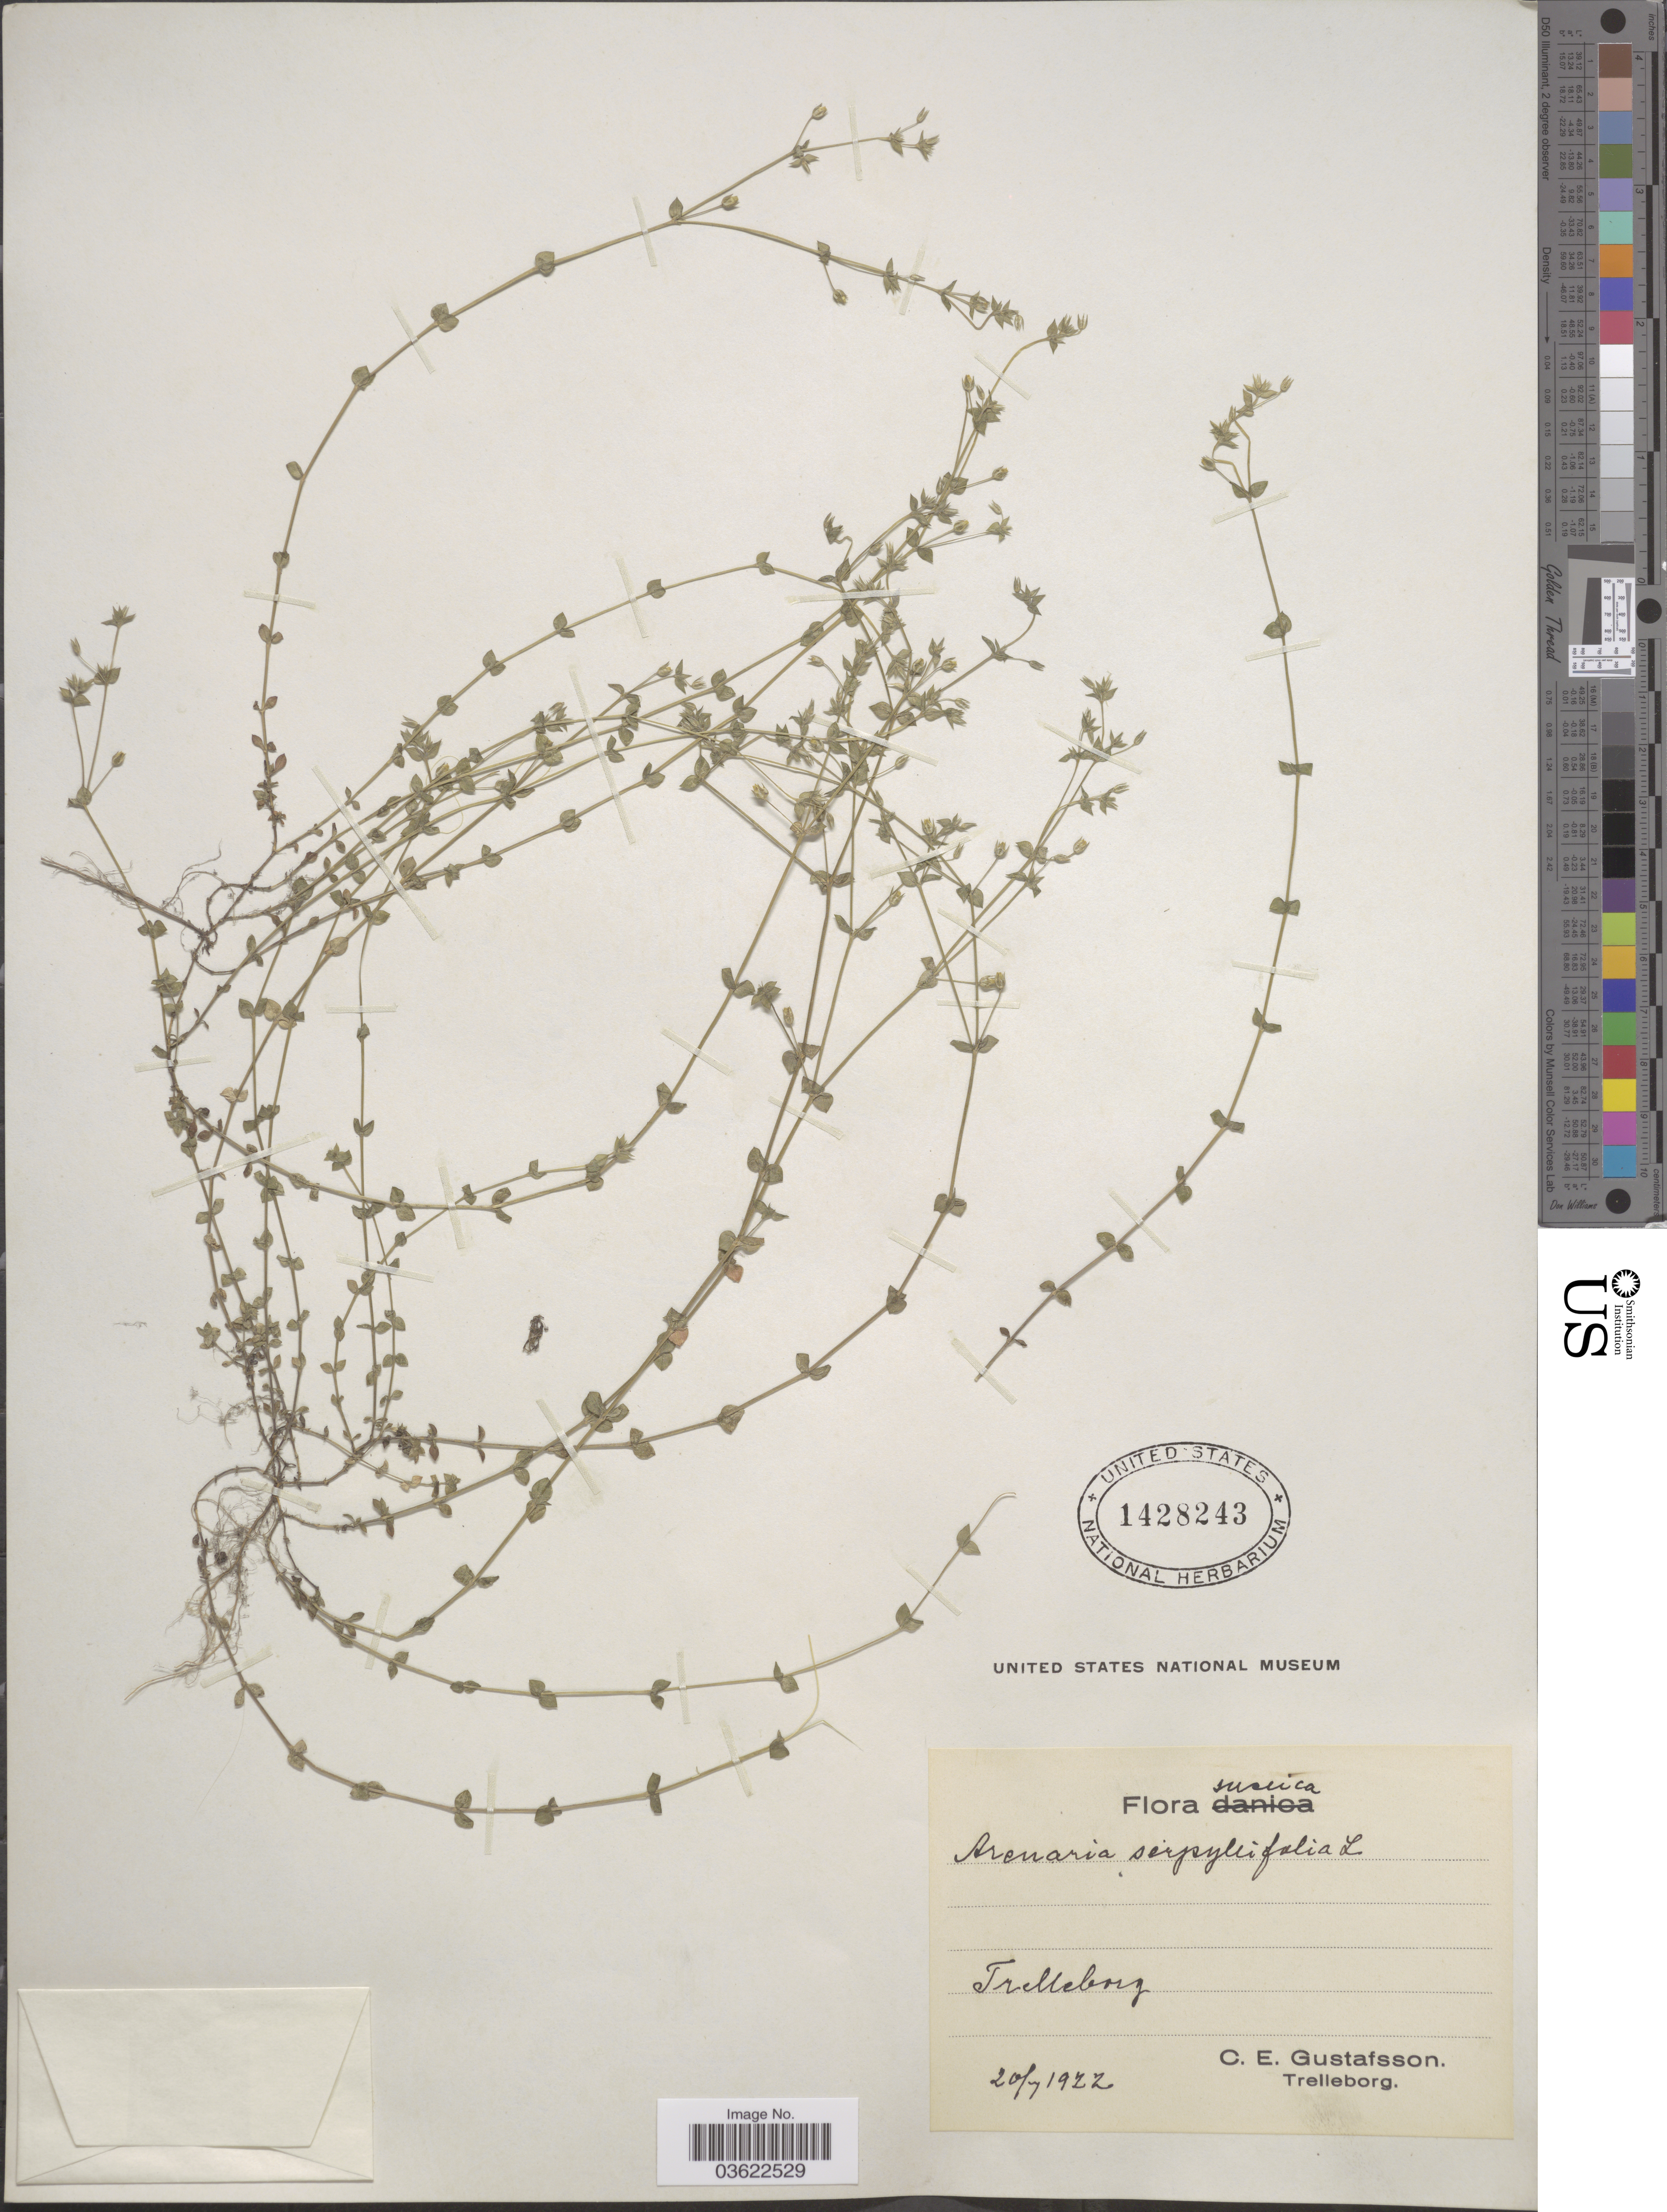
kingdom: Plantae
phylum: Tracheophyta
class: Magnoliopsida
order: Caryophyllales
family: Caryophyllaceae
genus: Arenaria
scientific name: Arenaria serpyllifolia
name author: L.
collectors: C. Gustafsson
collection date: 1922-07-20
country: Sweden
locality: Suecica. Trelleborg.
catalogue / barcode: US 1428243